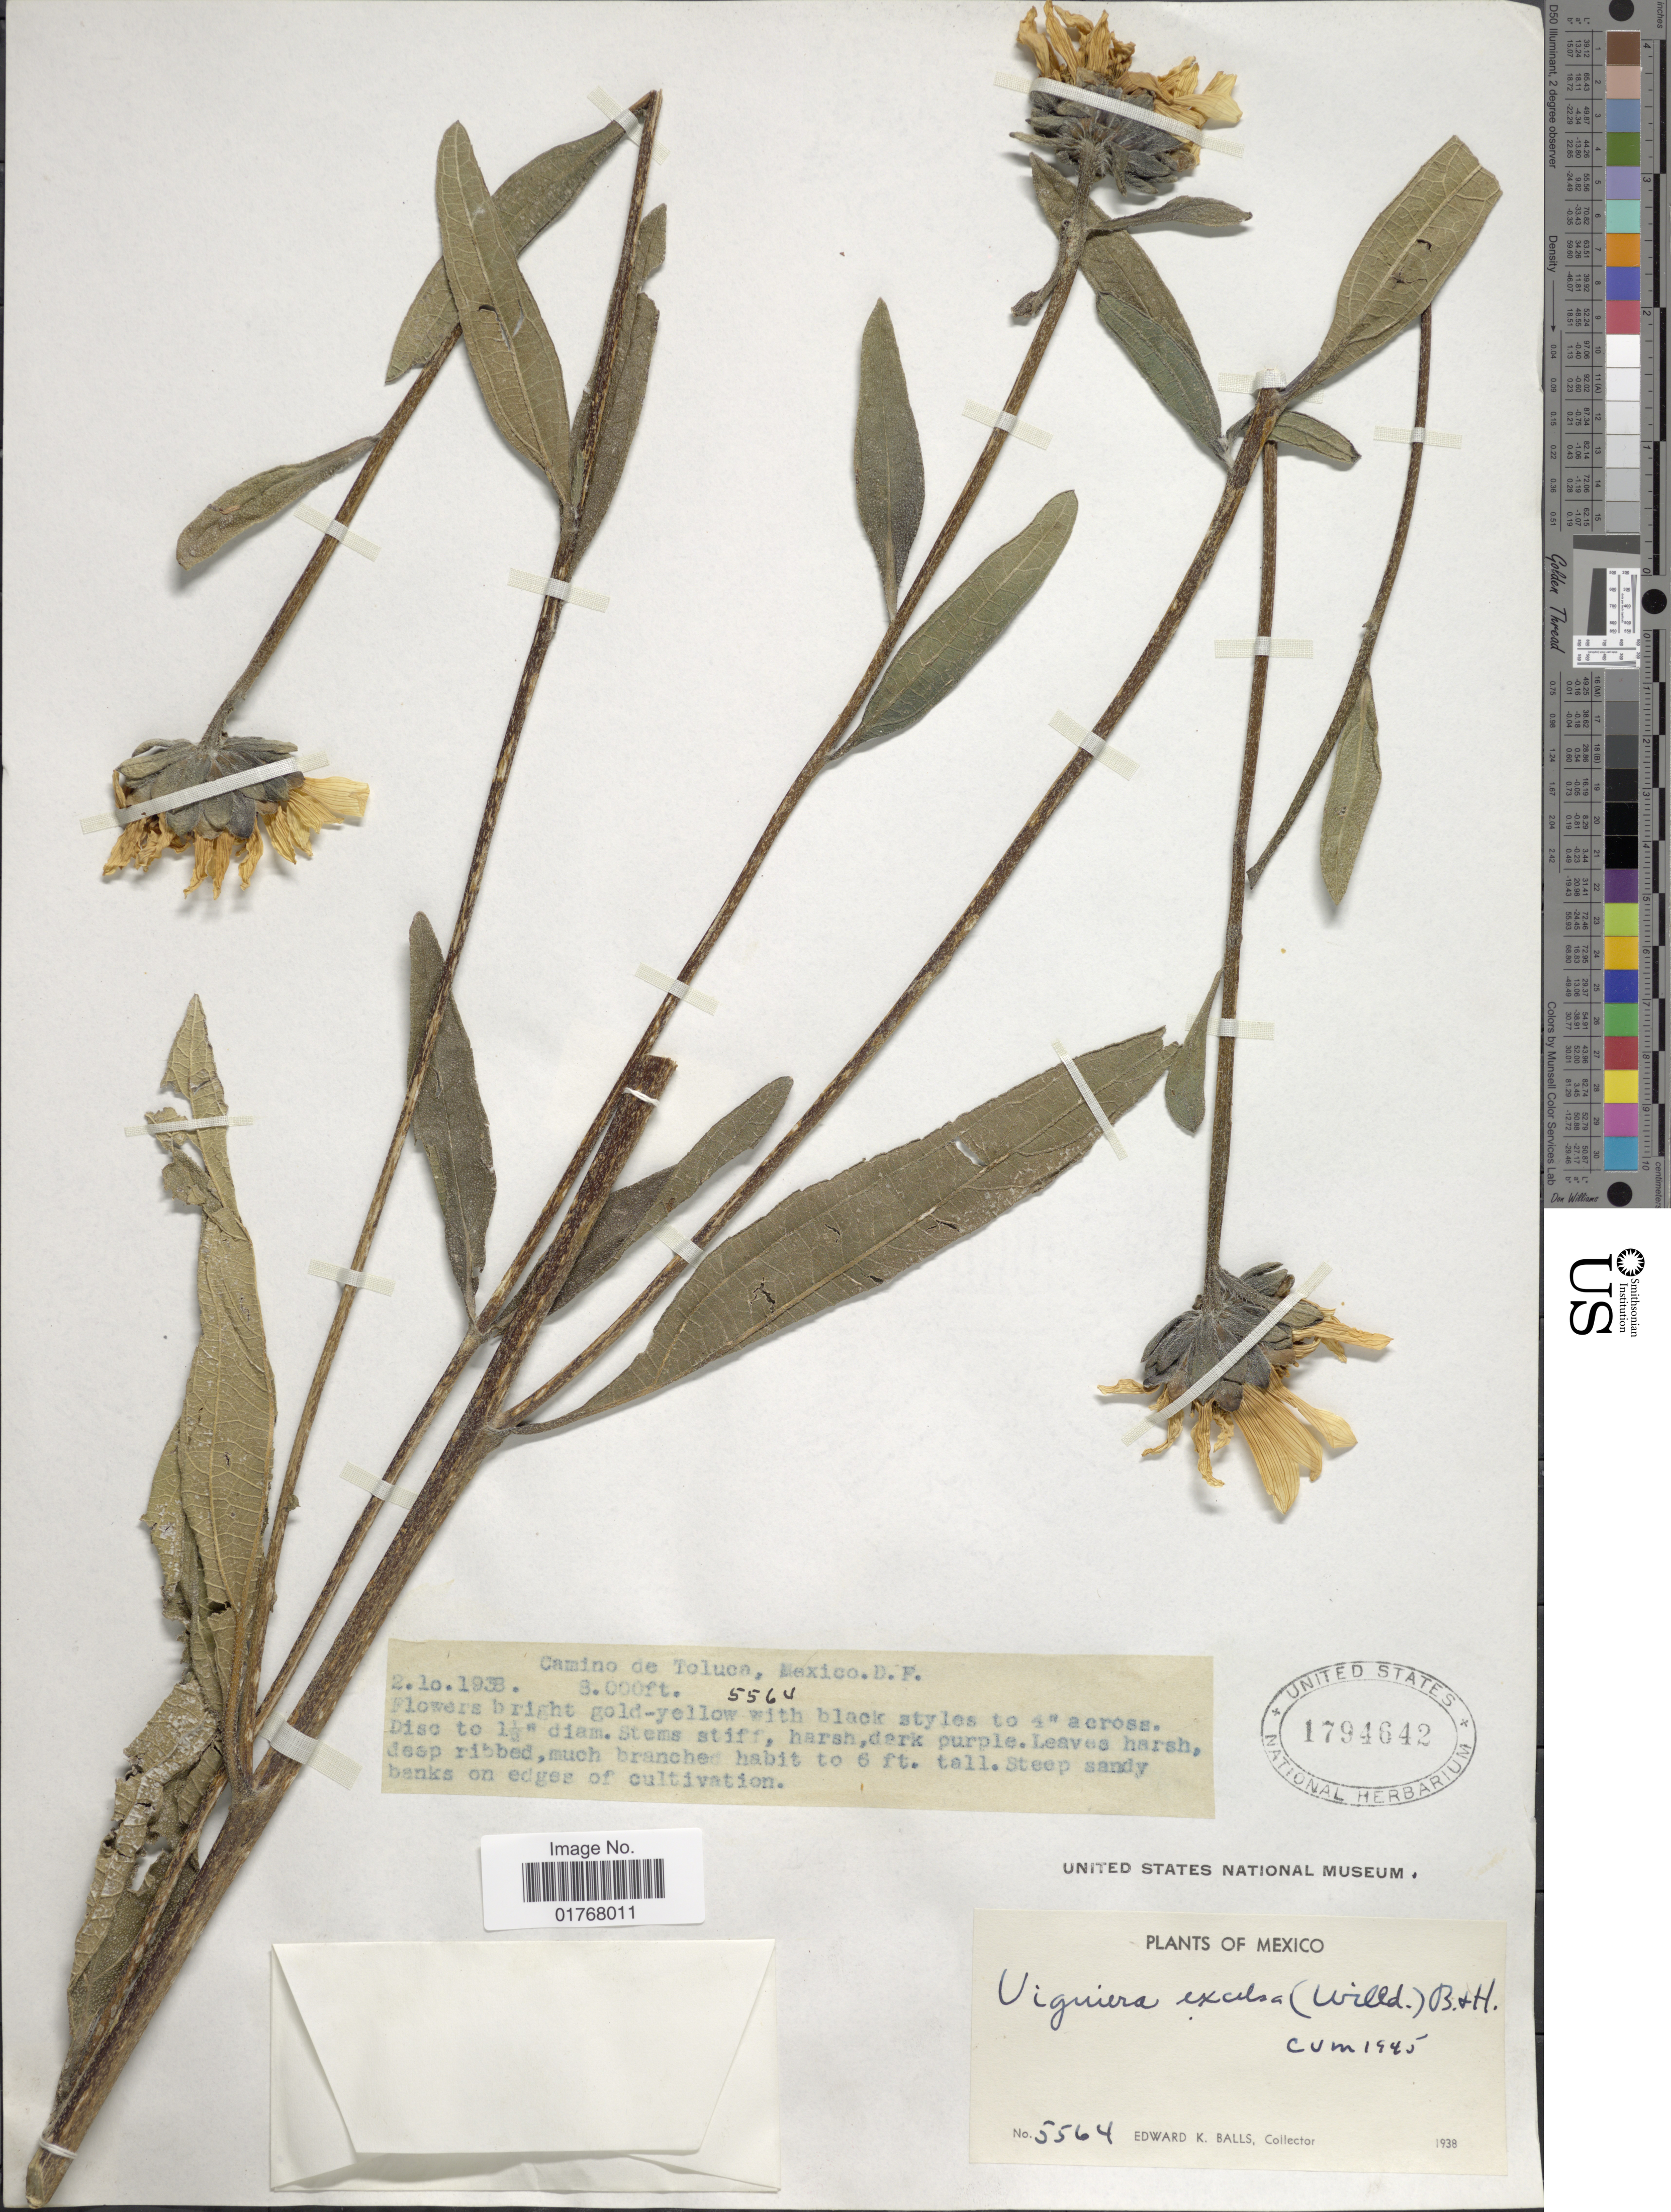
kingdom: Plantae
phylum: Tracheophyta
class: Magnoliopsida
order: Asterales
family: Asteraceae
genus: Viguiera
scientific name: Viguiera excelsa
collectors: E. K. Balls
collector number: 5564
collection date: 1938-10-02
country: Mexico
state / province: Distrito Federal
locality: Camino de Toluca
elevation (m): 2438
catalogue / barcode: US 1794642